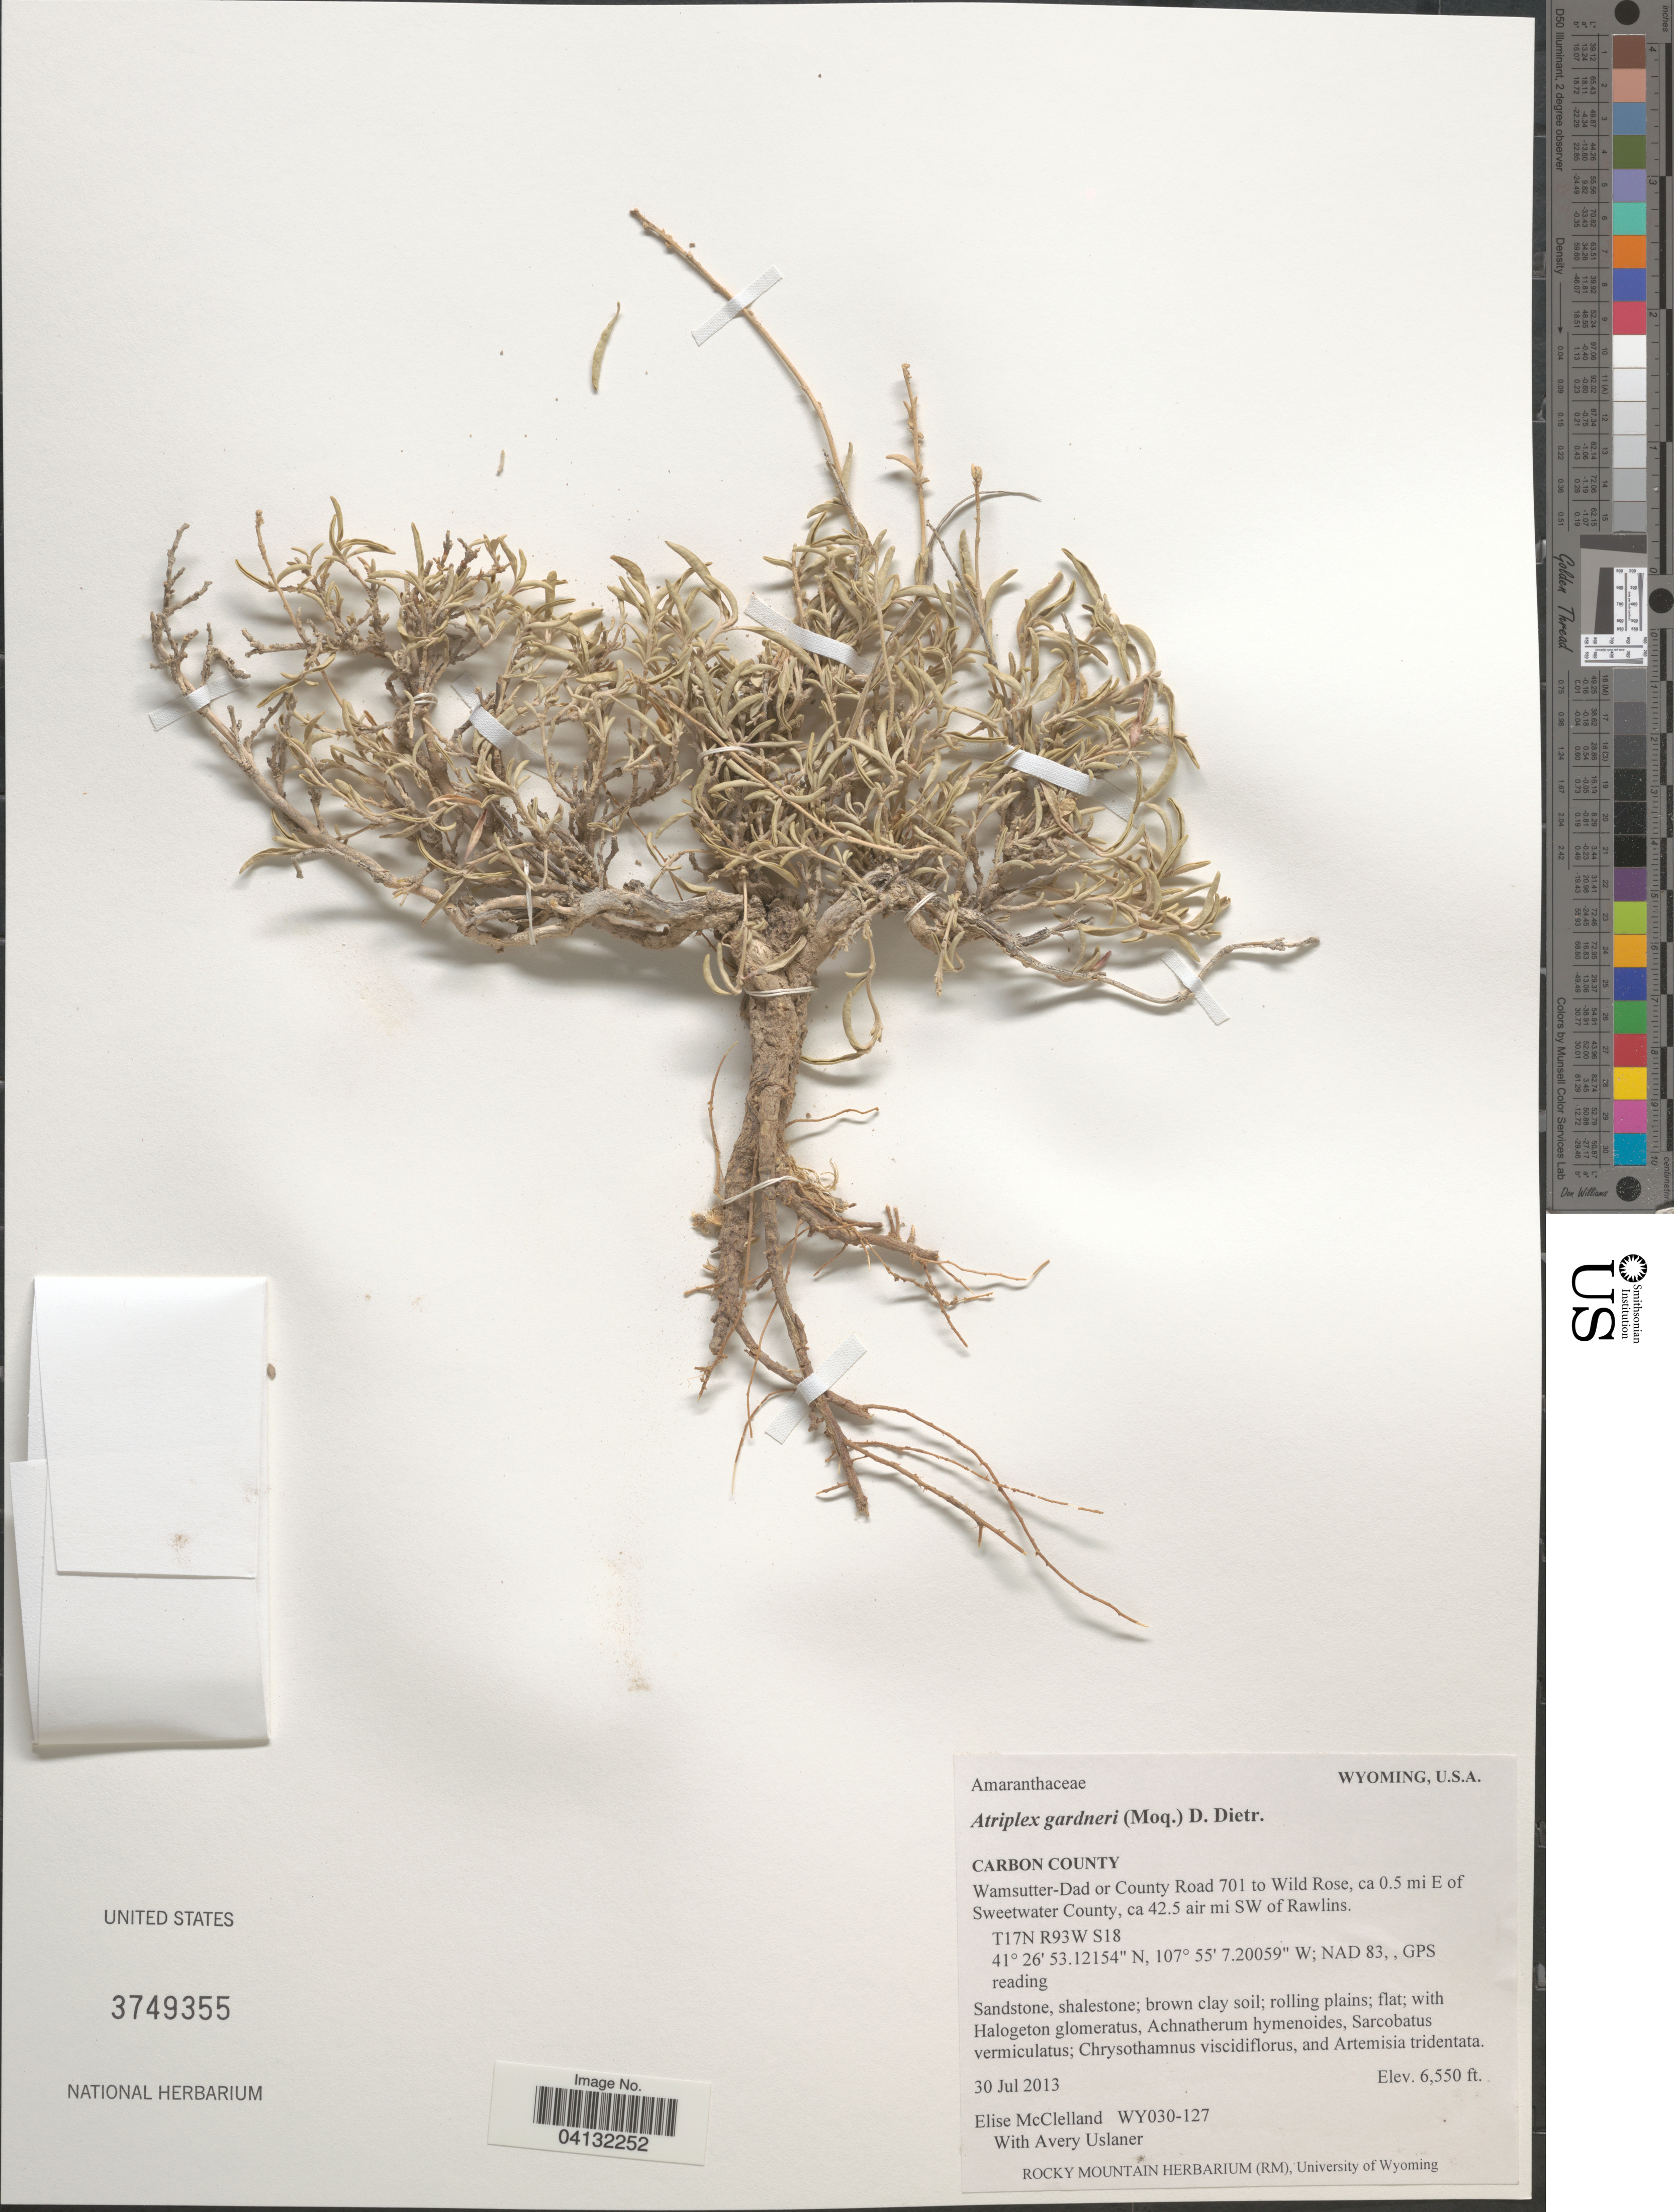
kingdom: Plantae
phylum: Tracheophyta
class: Magnoliopsida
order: Caryophyllales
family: Amaranthaceae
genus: Atriplex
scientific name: Atriplex gardneri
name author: (Moq.) D. Dietr.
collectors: E. McClelland & A. Uslaner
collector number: WY030-127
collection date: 2013-07-30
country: United States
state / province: Wyoming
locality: Carbon County. Wamsutter-Dad or County Road 701 to Wild Rose, ca 0.5 mi E of Sweetwater County, ca 42.5 air mi SW of Rawlins. T17N R93W S18. NAD 83, , GPS reading.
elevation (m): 1996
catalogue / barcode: US 3749355